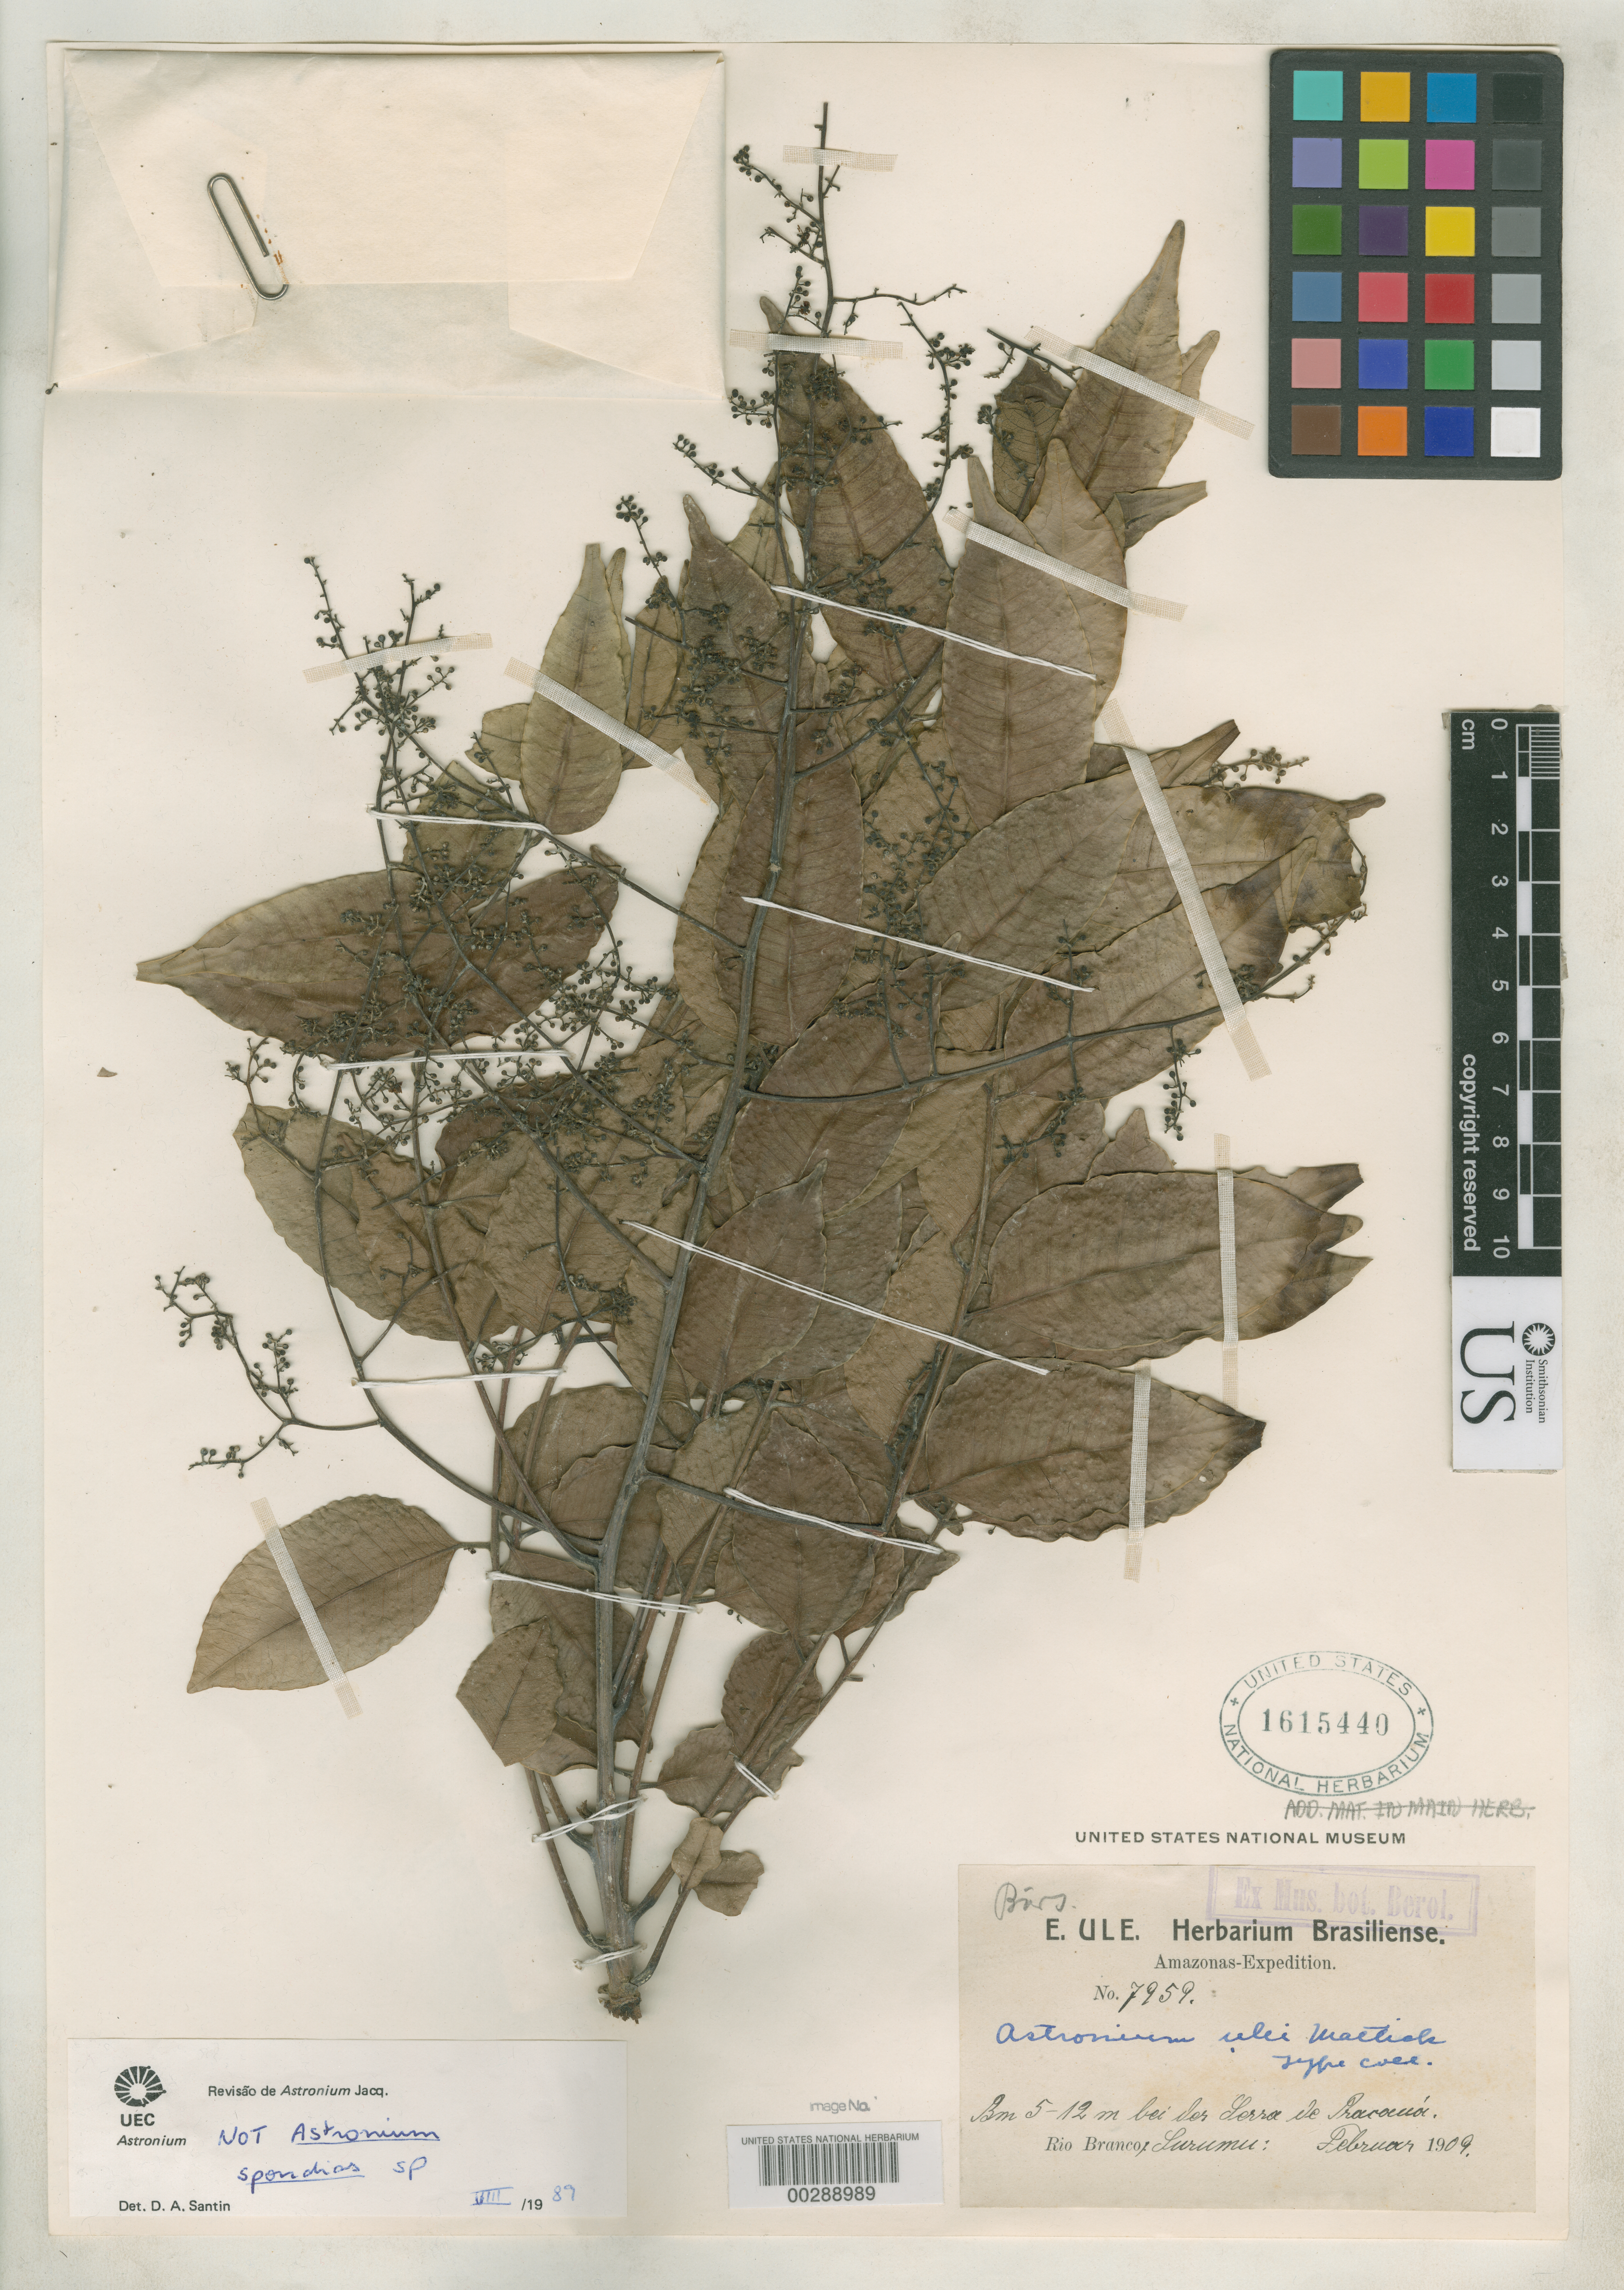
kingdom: Plantae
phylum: Tracheophyta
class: Magnoliopsida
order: Sapindales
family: Anacardiaceae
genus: Astronium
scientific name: Astronium ulei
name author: Mattick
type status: Isotype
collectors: E. H. Ule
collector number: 7959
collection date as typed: Feb 1909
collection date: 1909-02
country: Brazil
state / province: Amazonas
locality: Serra de Pracocuoi, Rio Branco, Surumu.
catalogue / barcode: US 1615440